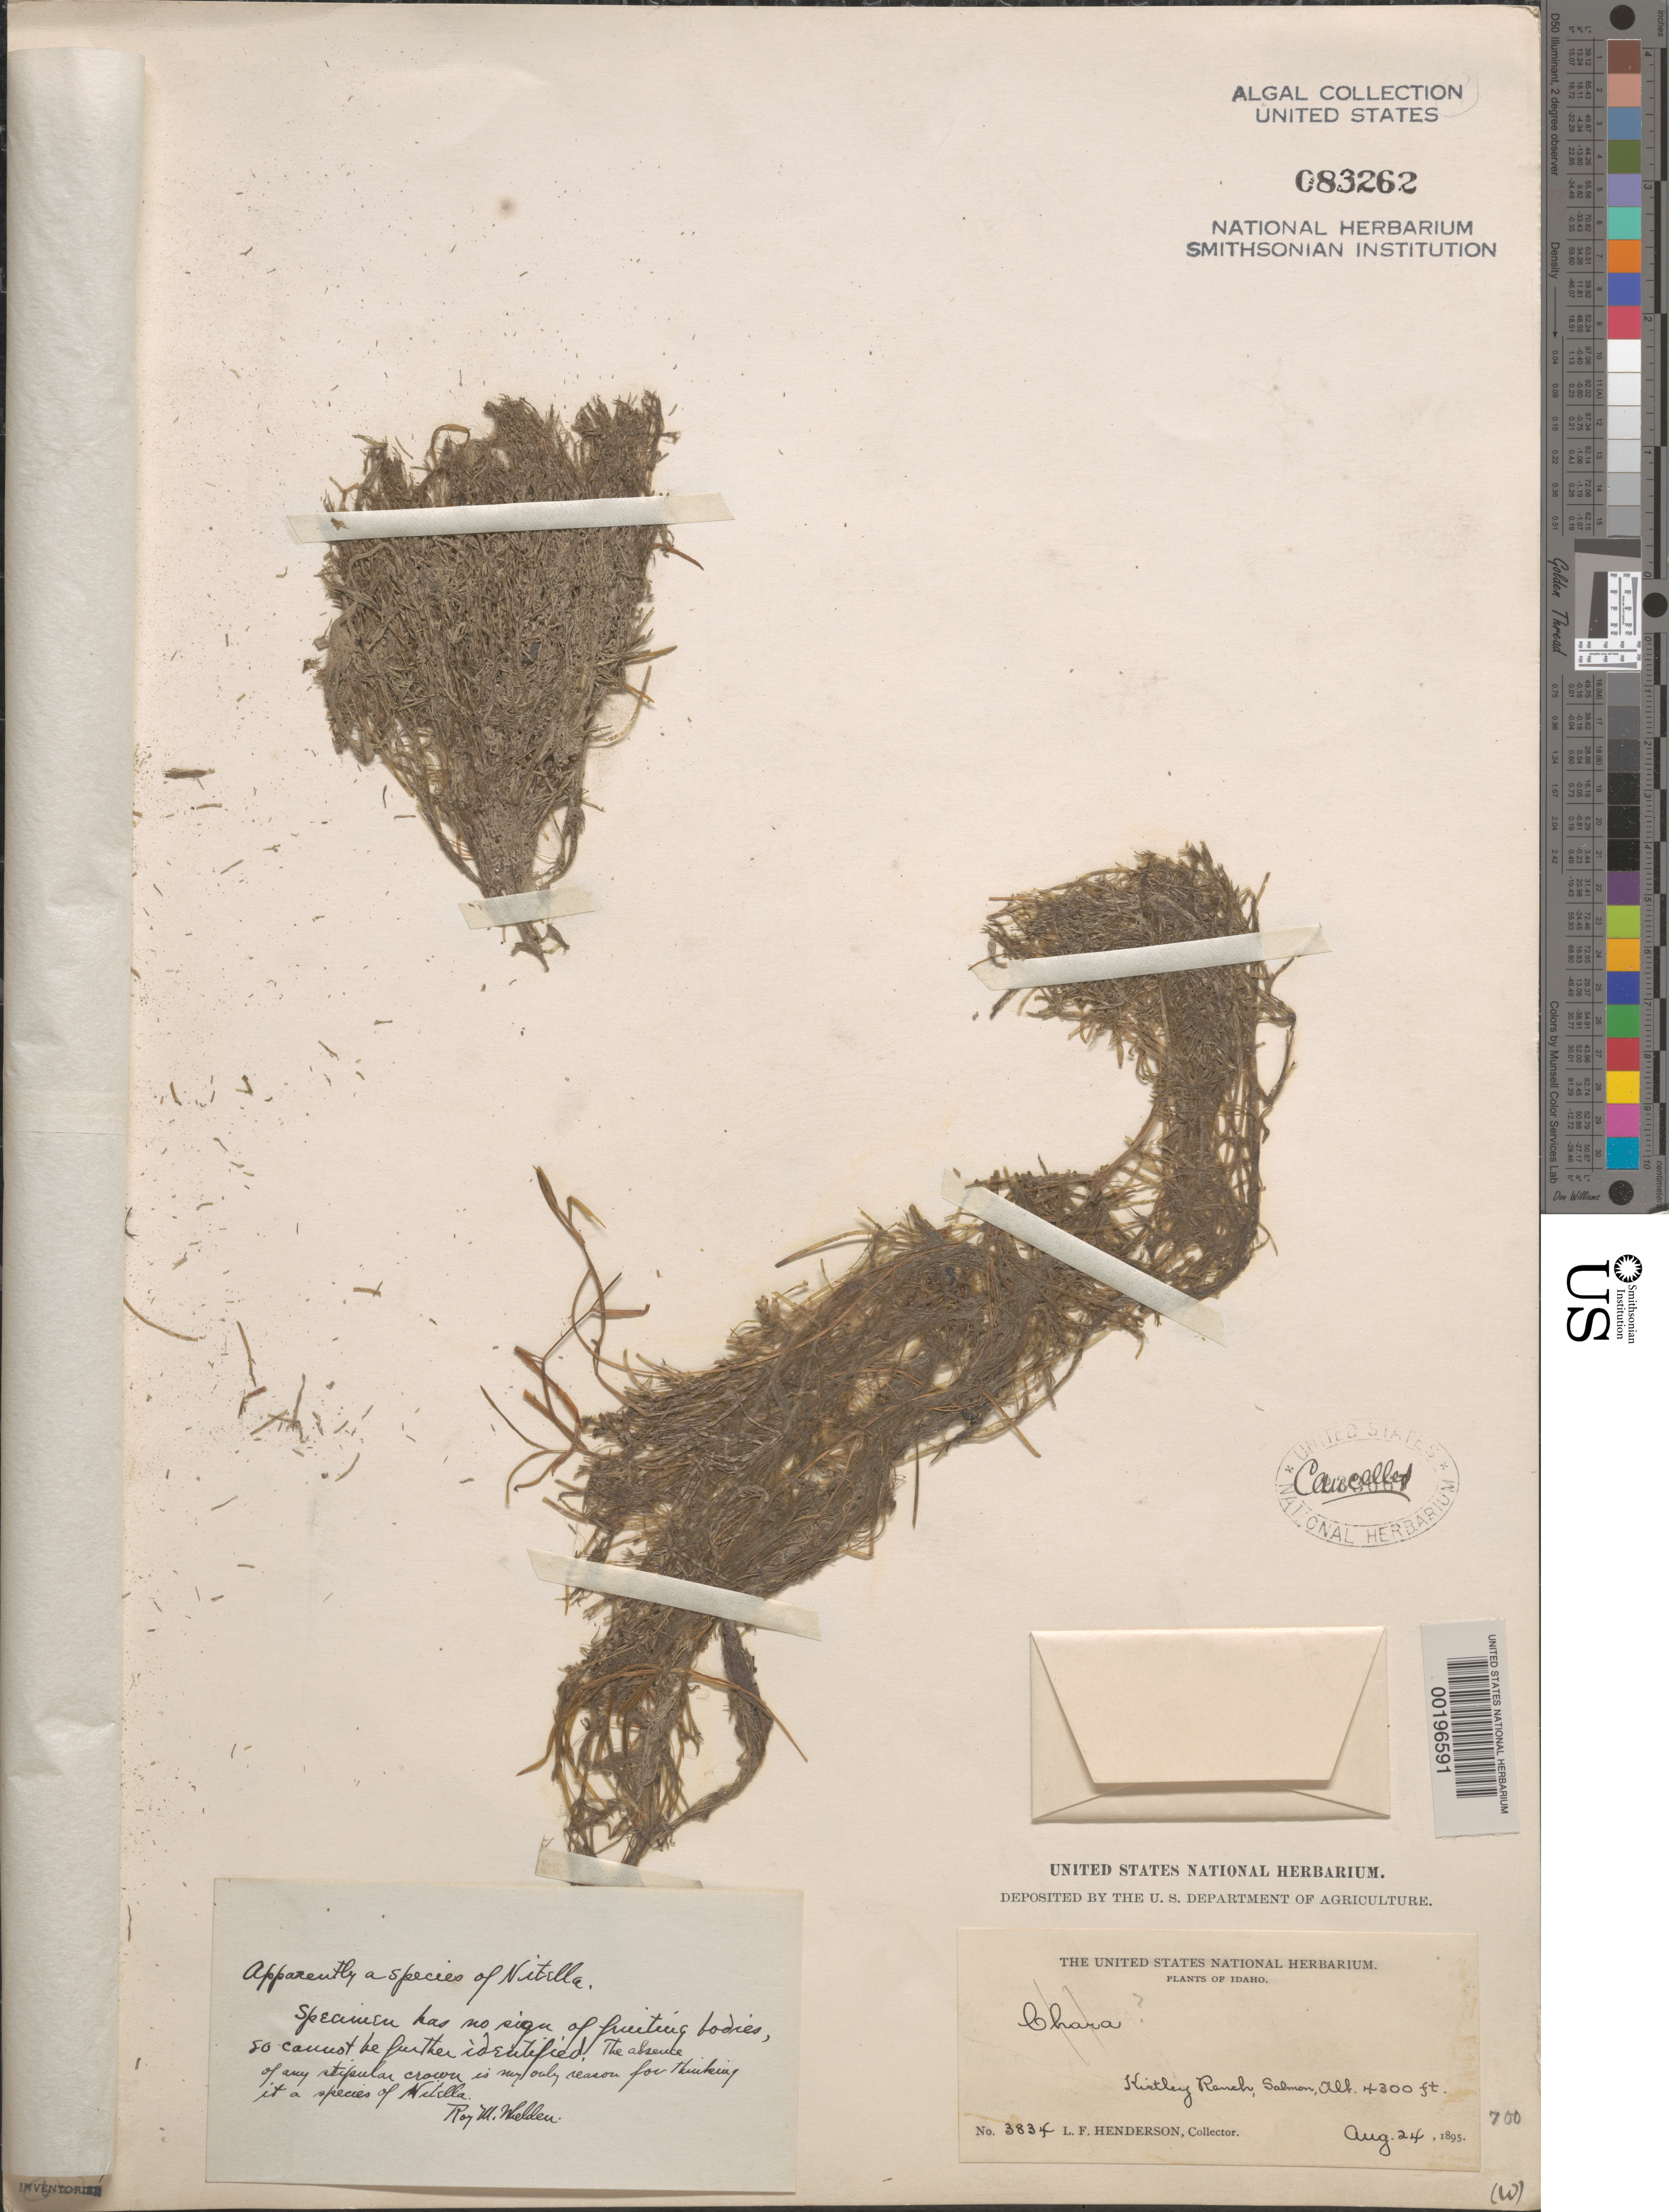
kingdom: Plantae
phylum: Charophyta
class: Charophyceae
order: Charales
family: Characeae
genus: Nitella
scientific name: Nitella sp.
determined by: Whelden, R. M.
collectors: L. F. Henderson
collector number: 3834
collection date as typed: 24 Aug 1895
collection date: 1895-08-24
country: United States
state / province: Idaho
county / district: Lemhi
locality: Kirtley Ranch, Salmon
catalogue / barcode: US 83262